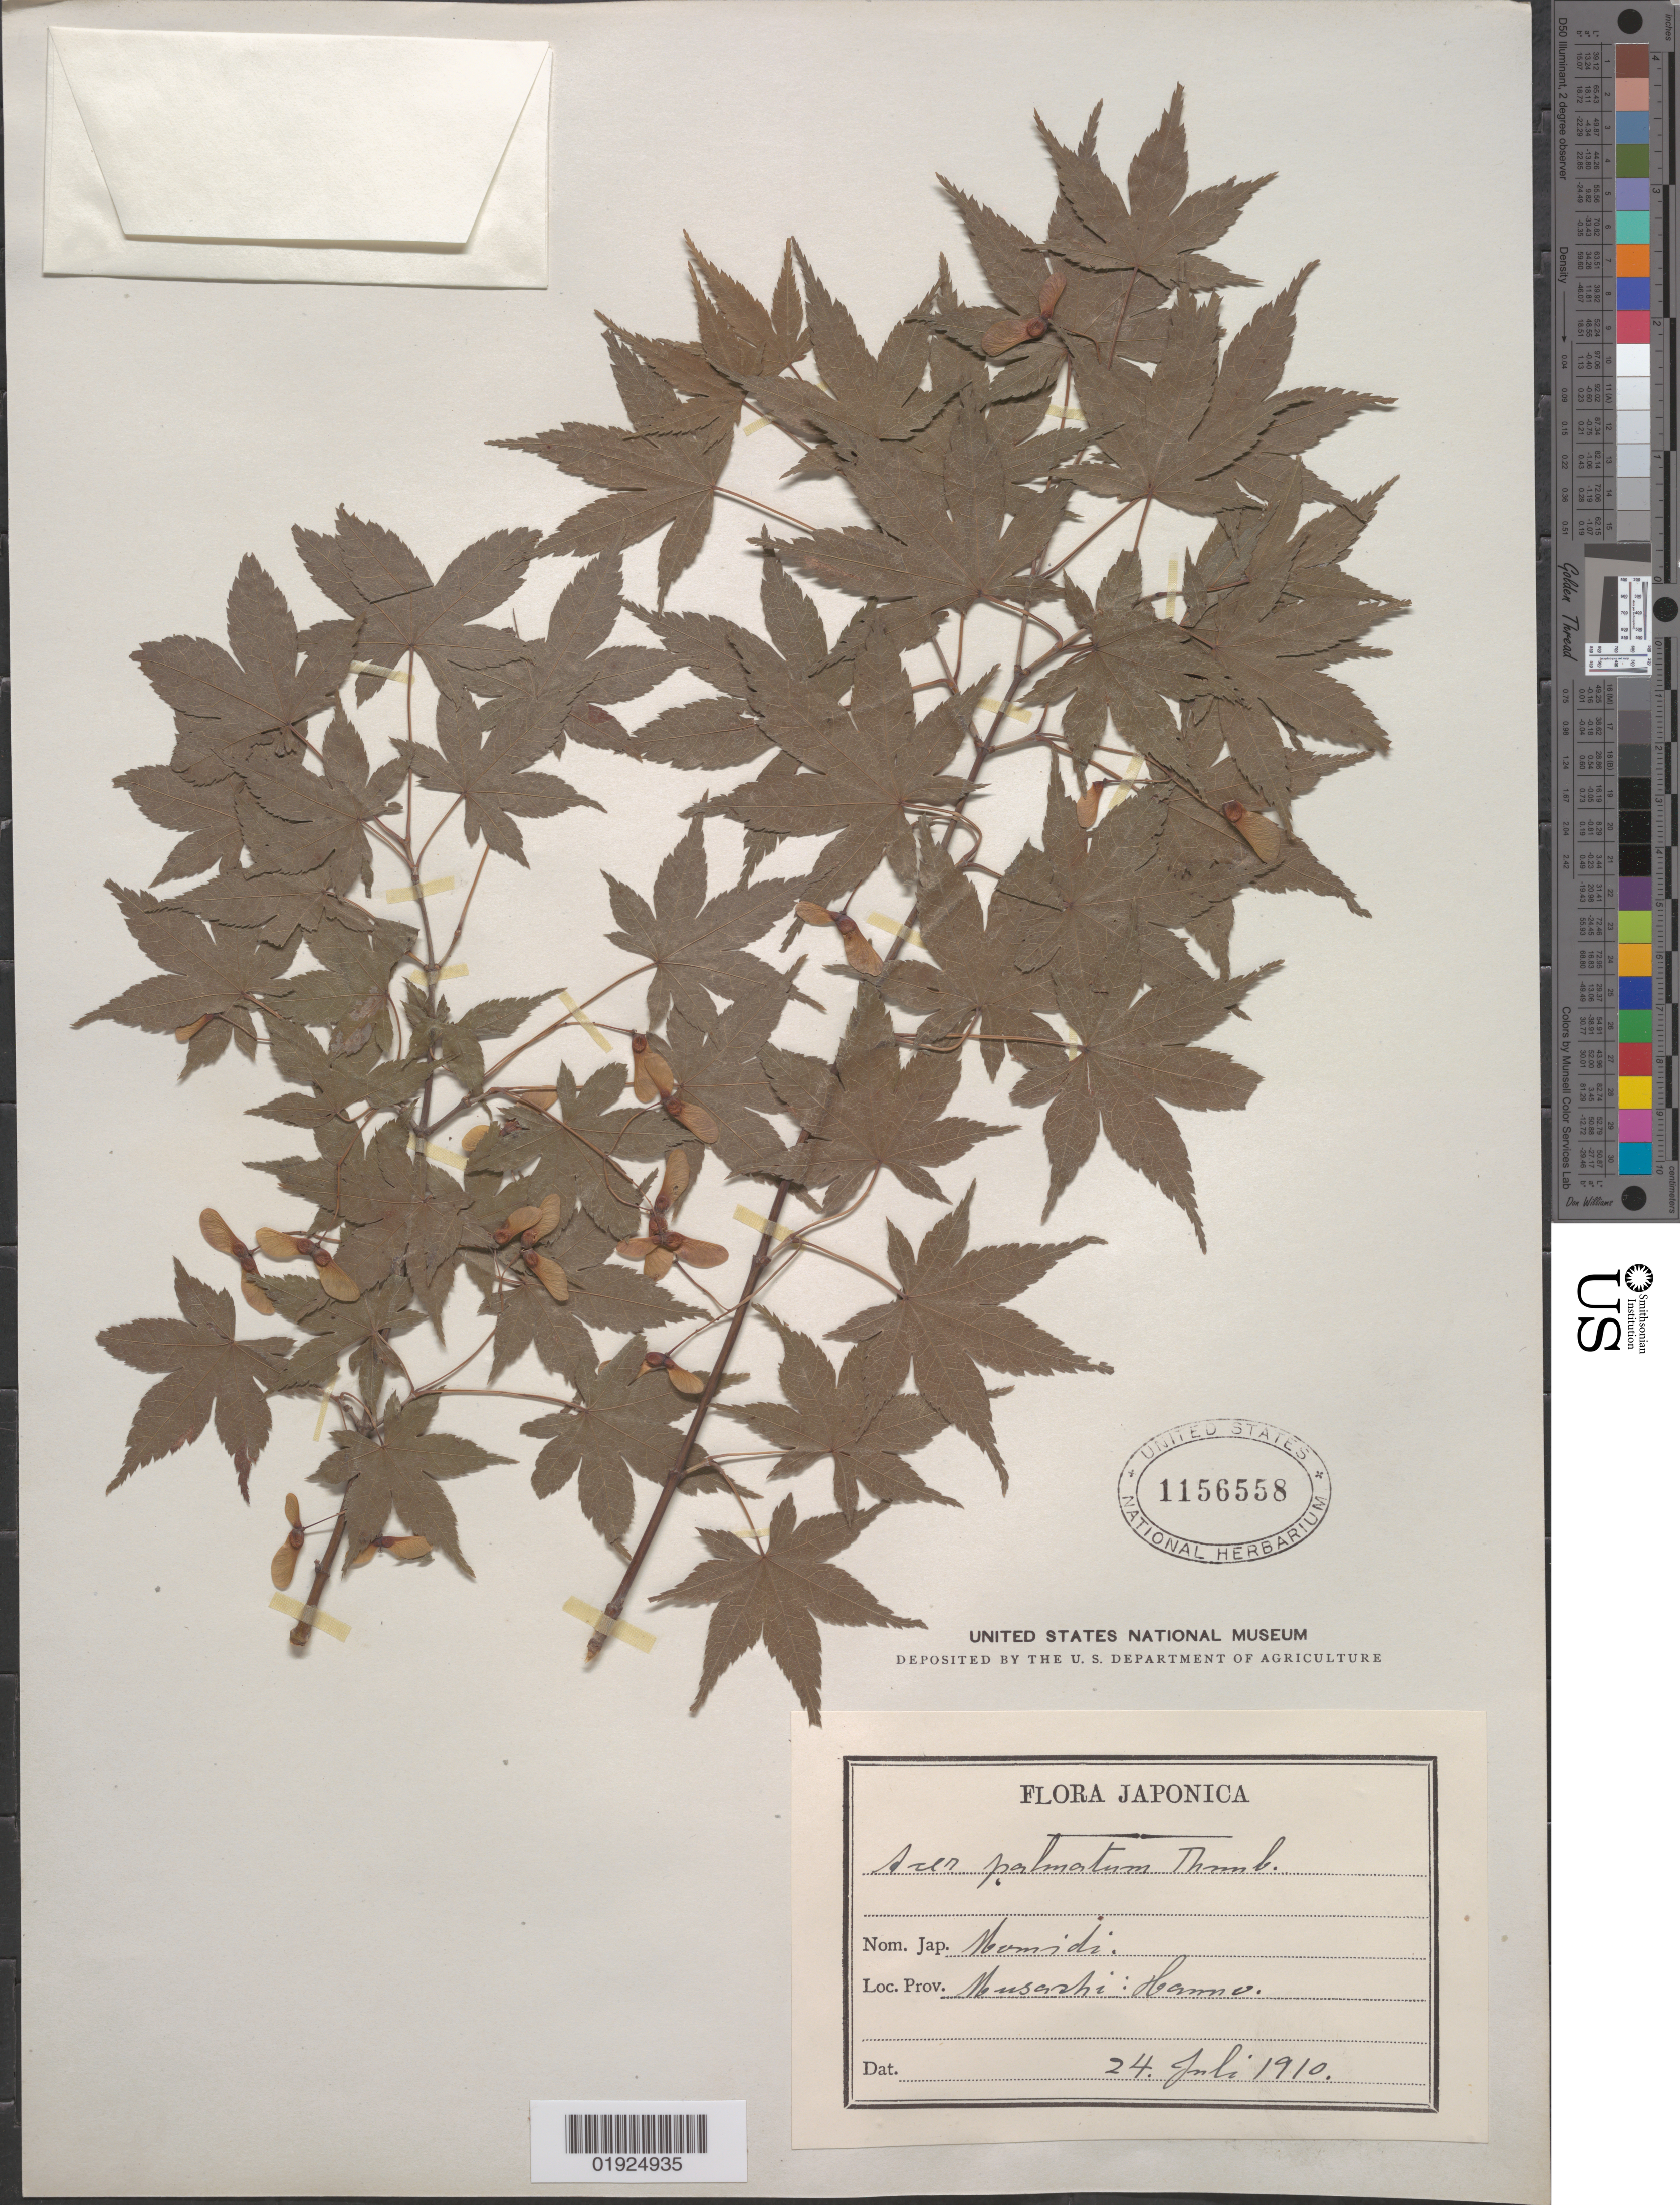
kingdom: Plantae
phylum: Tracheophyta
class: Magnoliopsida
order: Sapindales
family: Sapindaceae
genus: Acer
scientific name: Acer palmatum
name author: Thunb.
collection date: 1910-07-24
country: Japan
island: Honshu I.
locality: Musashi: [illegible]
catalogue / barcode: US 1156558